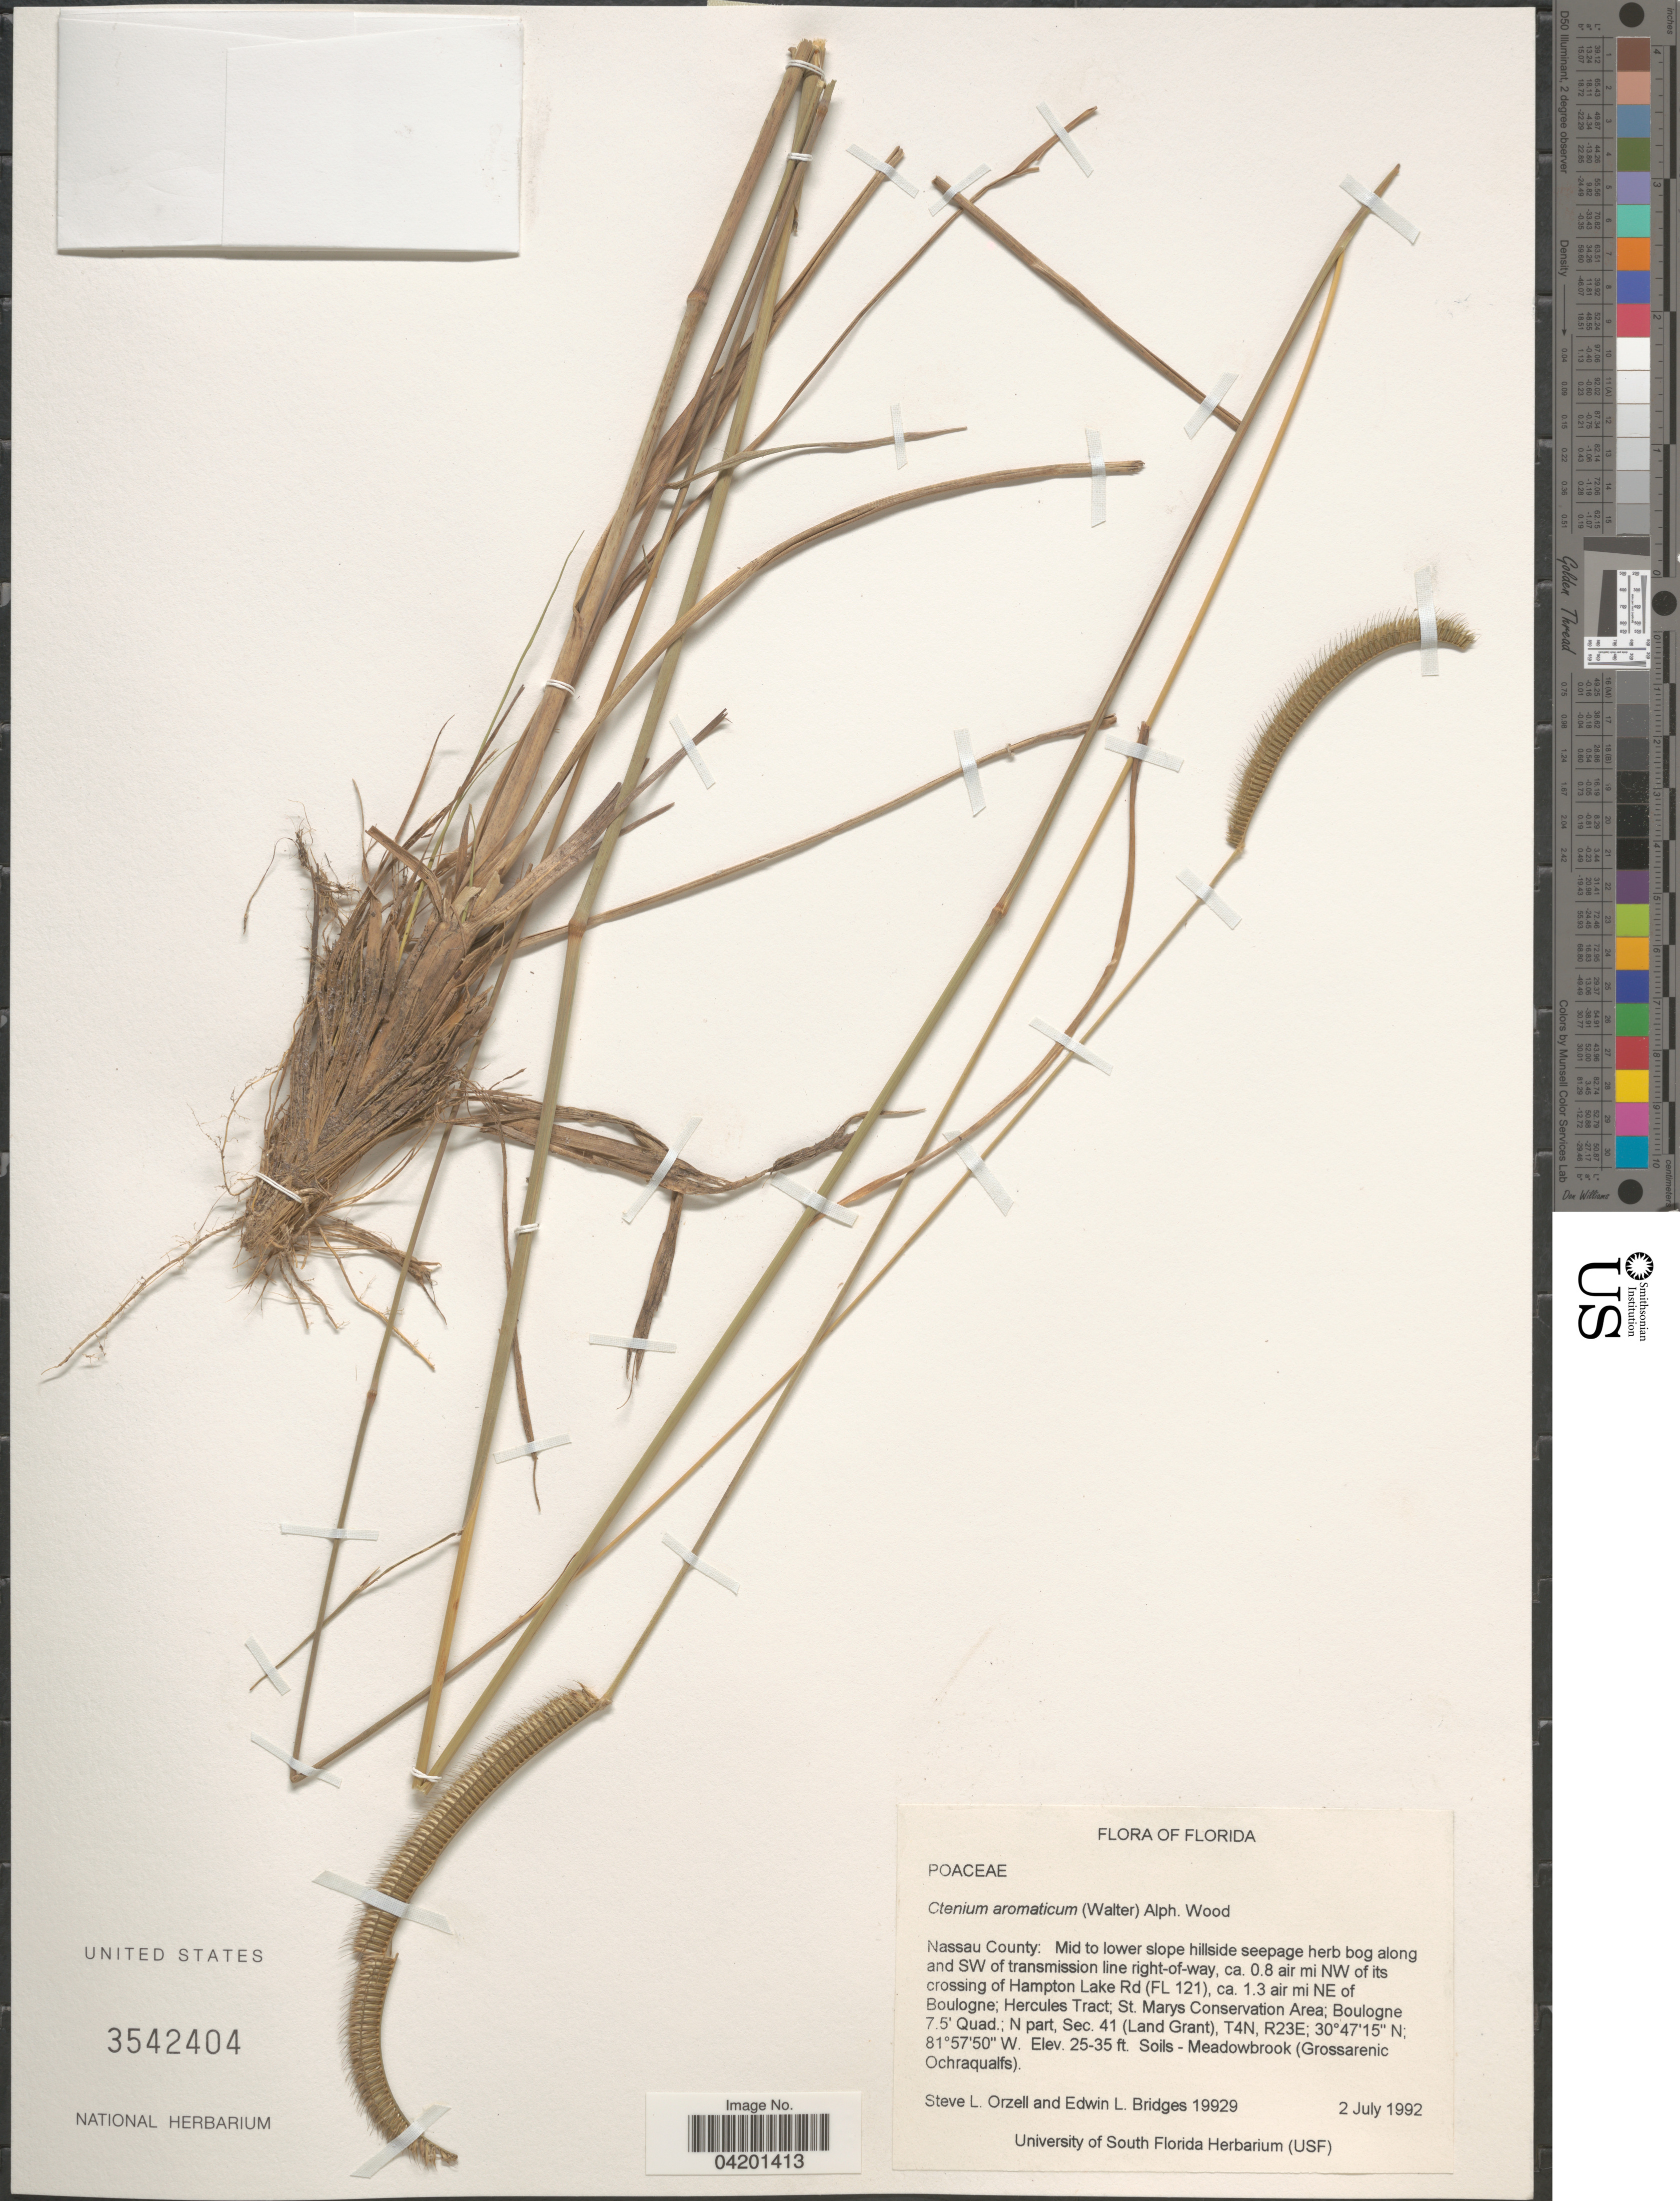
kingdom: Plantae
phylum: Tracheophyta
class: Liliopsida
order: Poales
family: Poaceae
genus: Ctenium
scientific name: Ctenium aromaticum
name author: (Walter) Alph. Wood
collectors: S. Orzell & E. Bridges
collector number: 19929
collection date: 1992-07-02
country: United States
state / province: Florida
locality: Nassau County: Mid to lower slope hillside seepage herb bog along and SW of transmission line right-of-way, ca. 0.8 air mi NW of its crossing of Hampton Lake Rd (FL 121), ca. 1.3 air mi NE of Boulogne; Hercules Tract; St. Marys Conservation Area; Boulogne 7.5' Quad.; N part, Sec. 41 (Land Grant), T4N, R23E. Soils - Meadowbrook (Grossarenic Ochraqualfs).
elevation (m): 8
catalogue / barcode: US 3542404